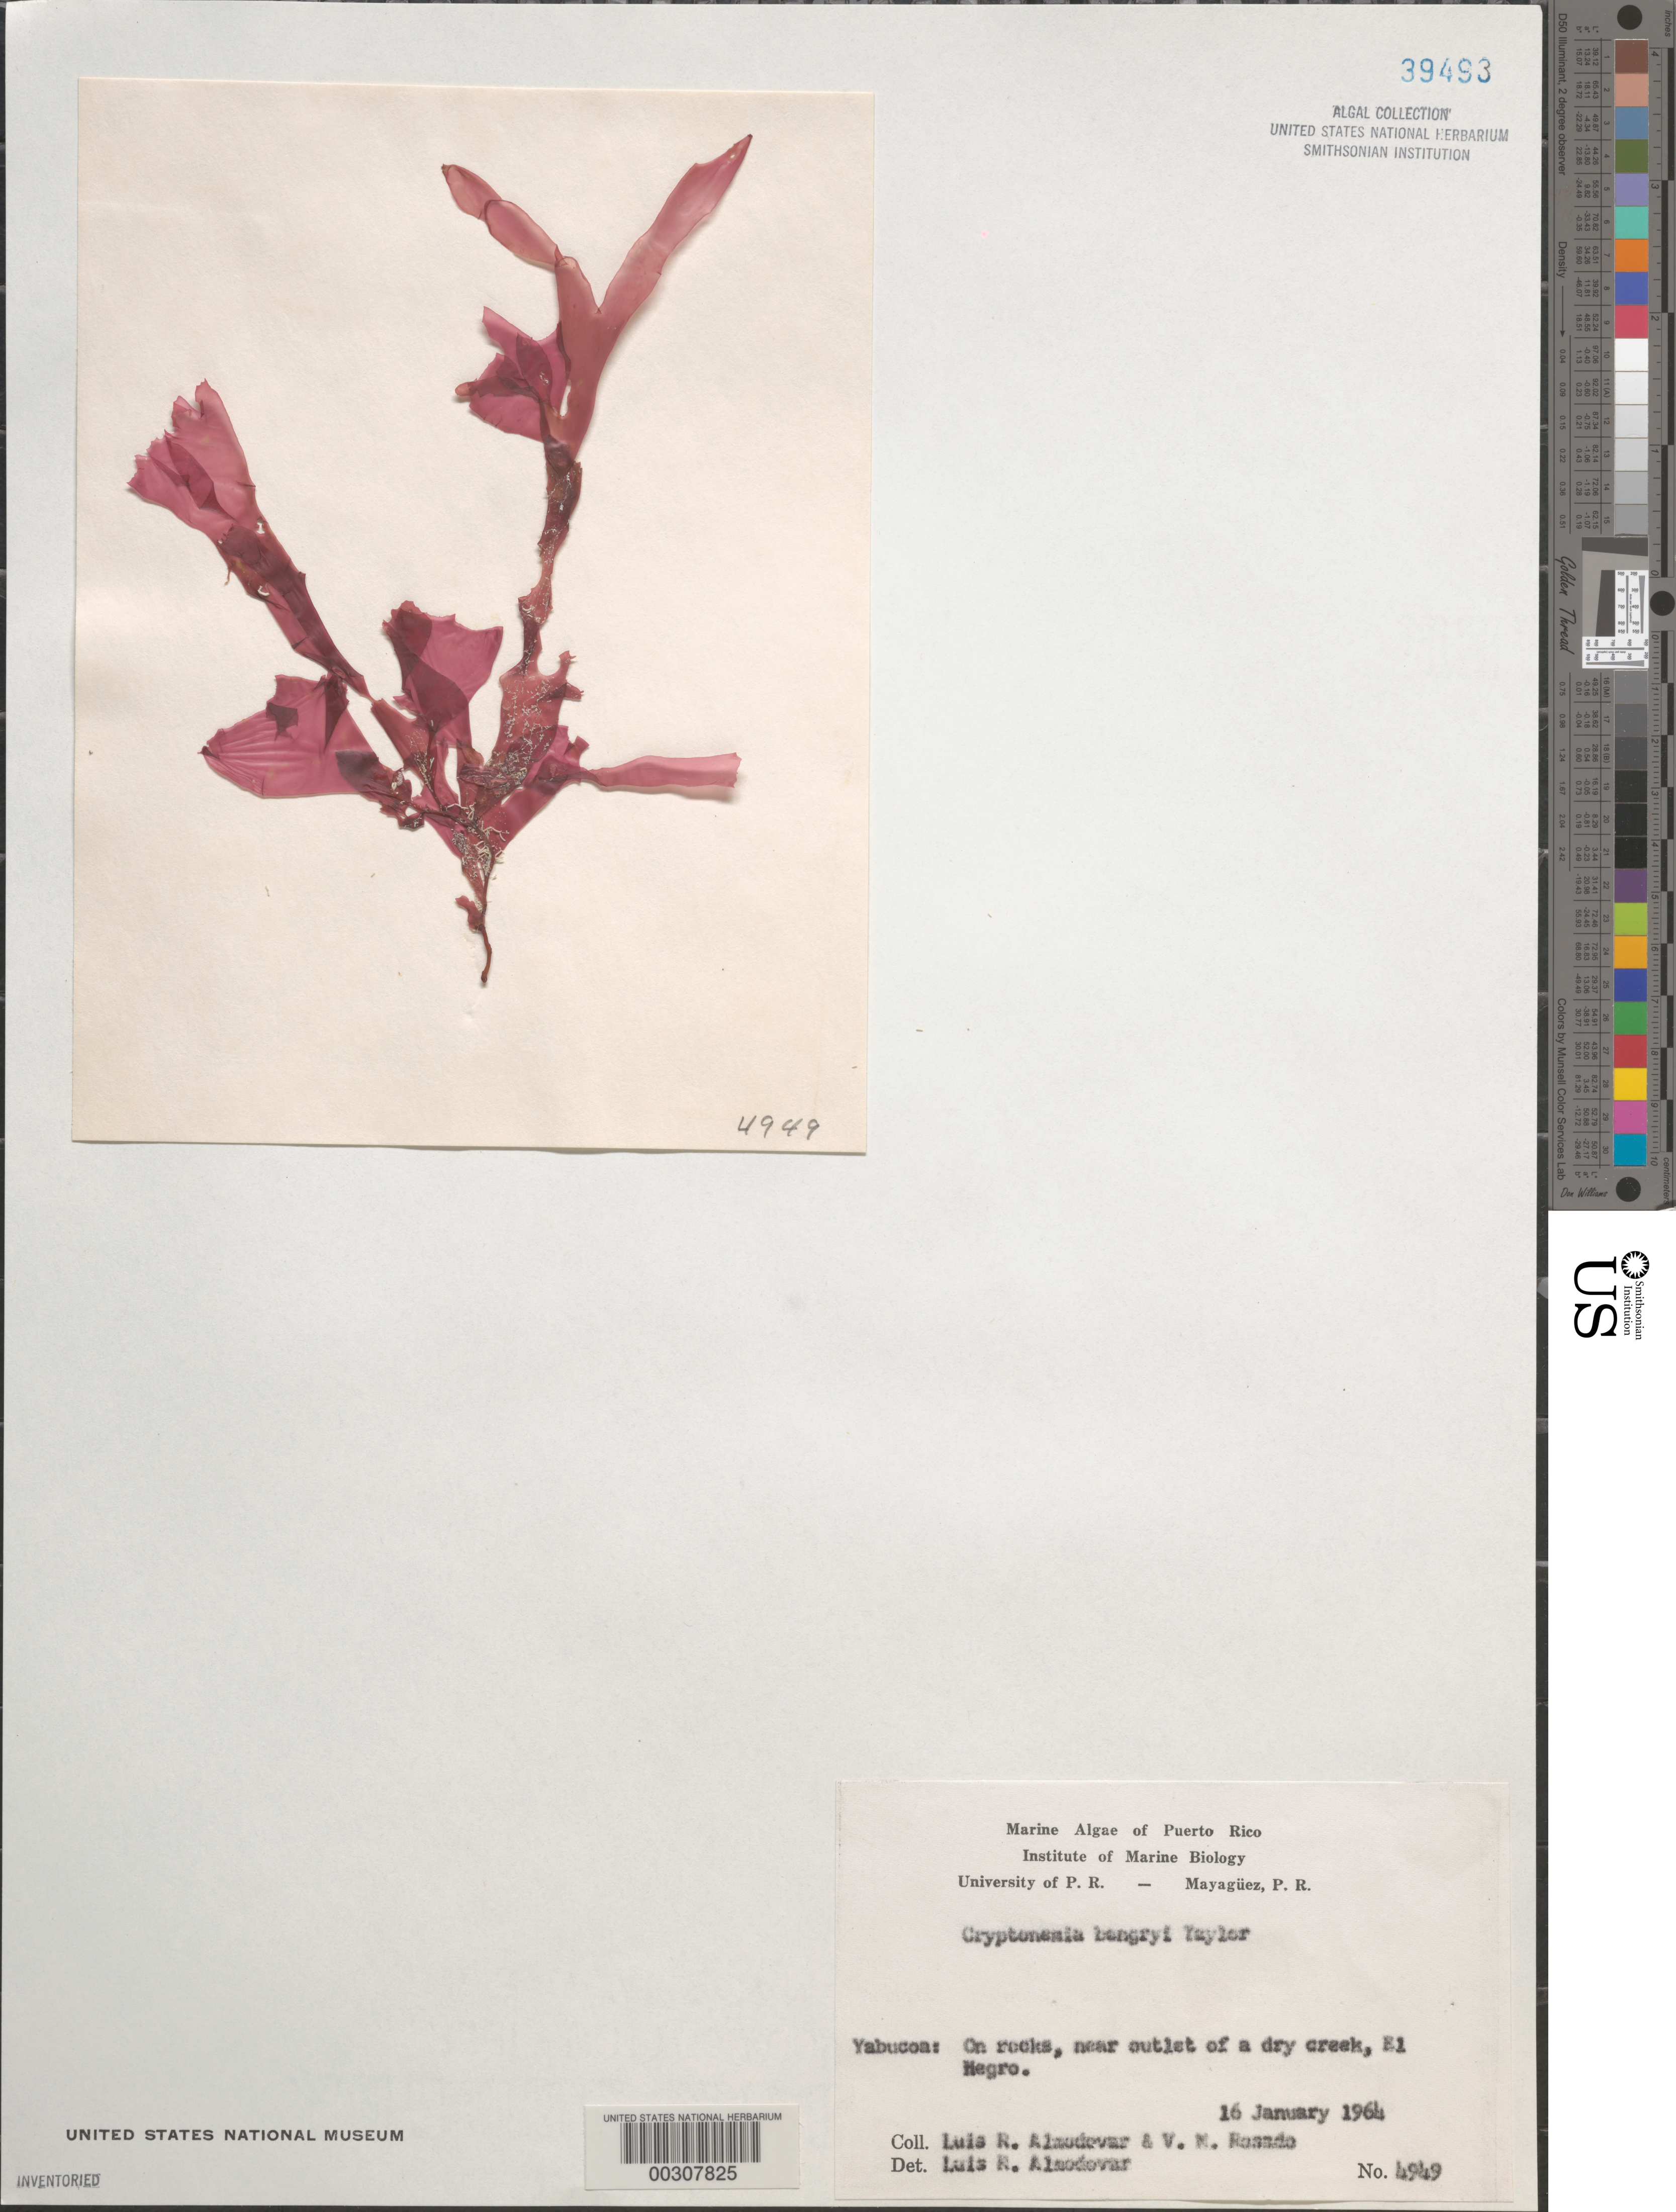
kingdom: Plantae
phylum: Rhodophyta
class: Florideophyceae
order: Halymeniales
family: Halymeniaceae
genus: Cryptonemia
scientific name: Cryptonemia bengryi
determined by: Almodovar, L. R.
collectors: L. Almodovar & V. Rosado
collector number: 4949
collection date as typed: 16 Jan 1964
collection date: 1964-01-16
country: Puerto Rico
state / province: Yabucoa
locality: El Negro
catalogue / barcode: US 39493